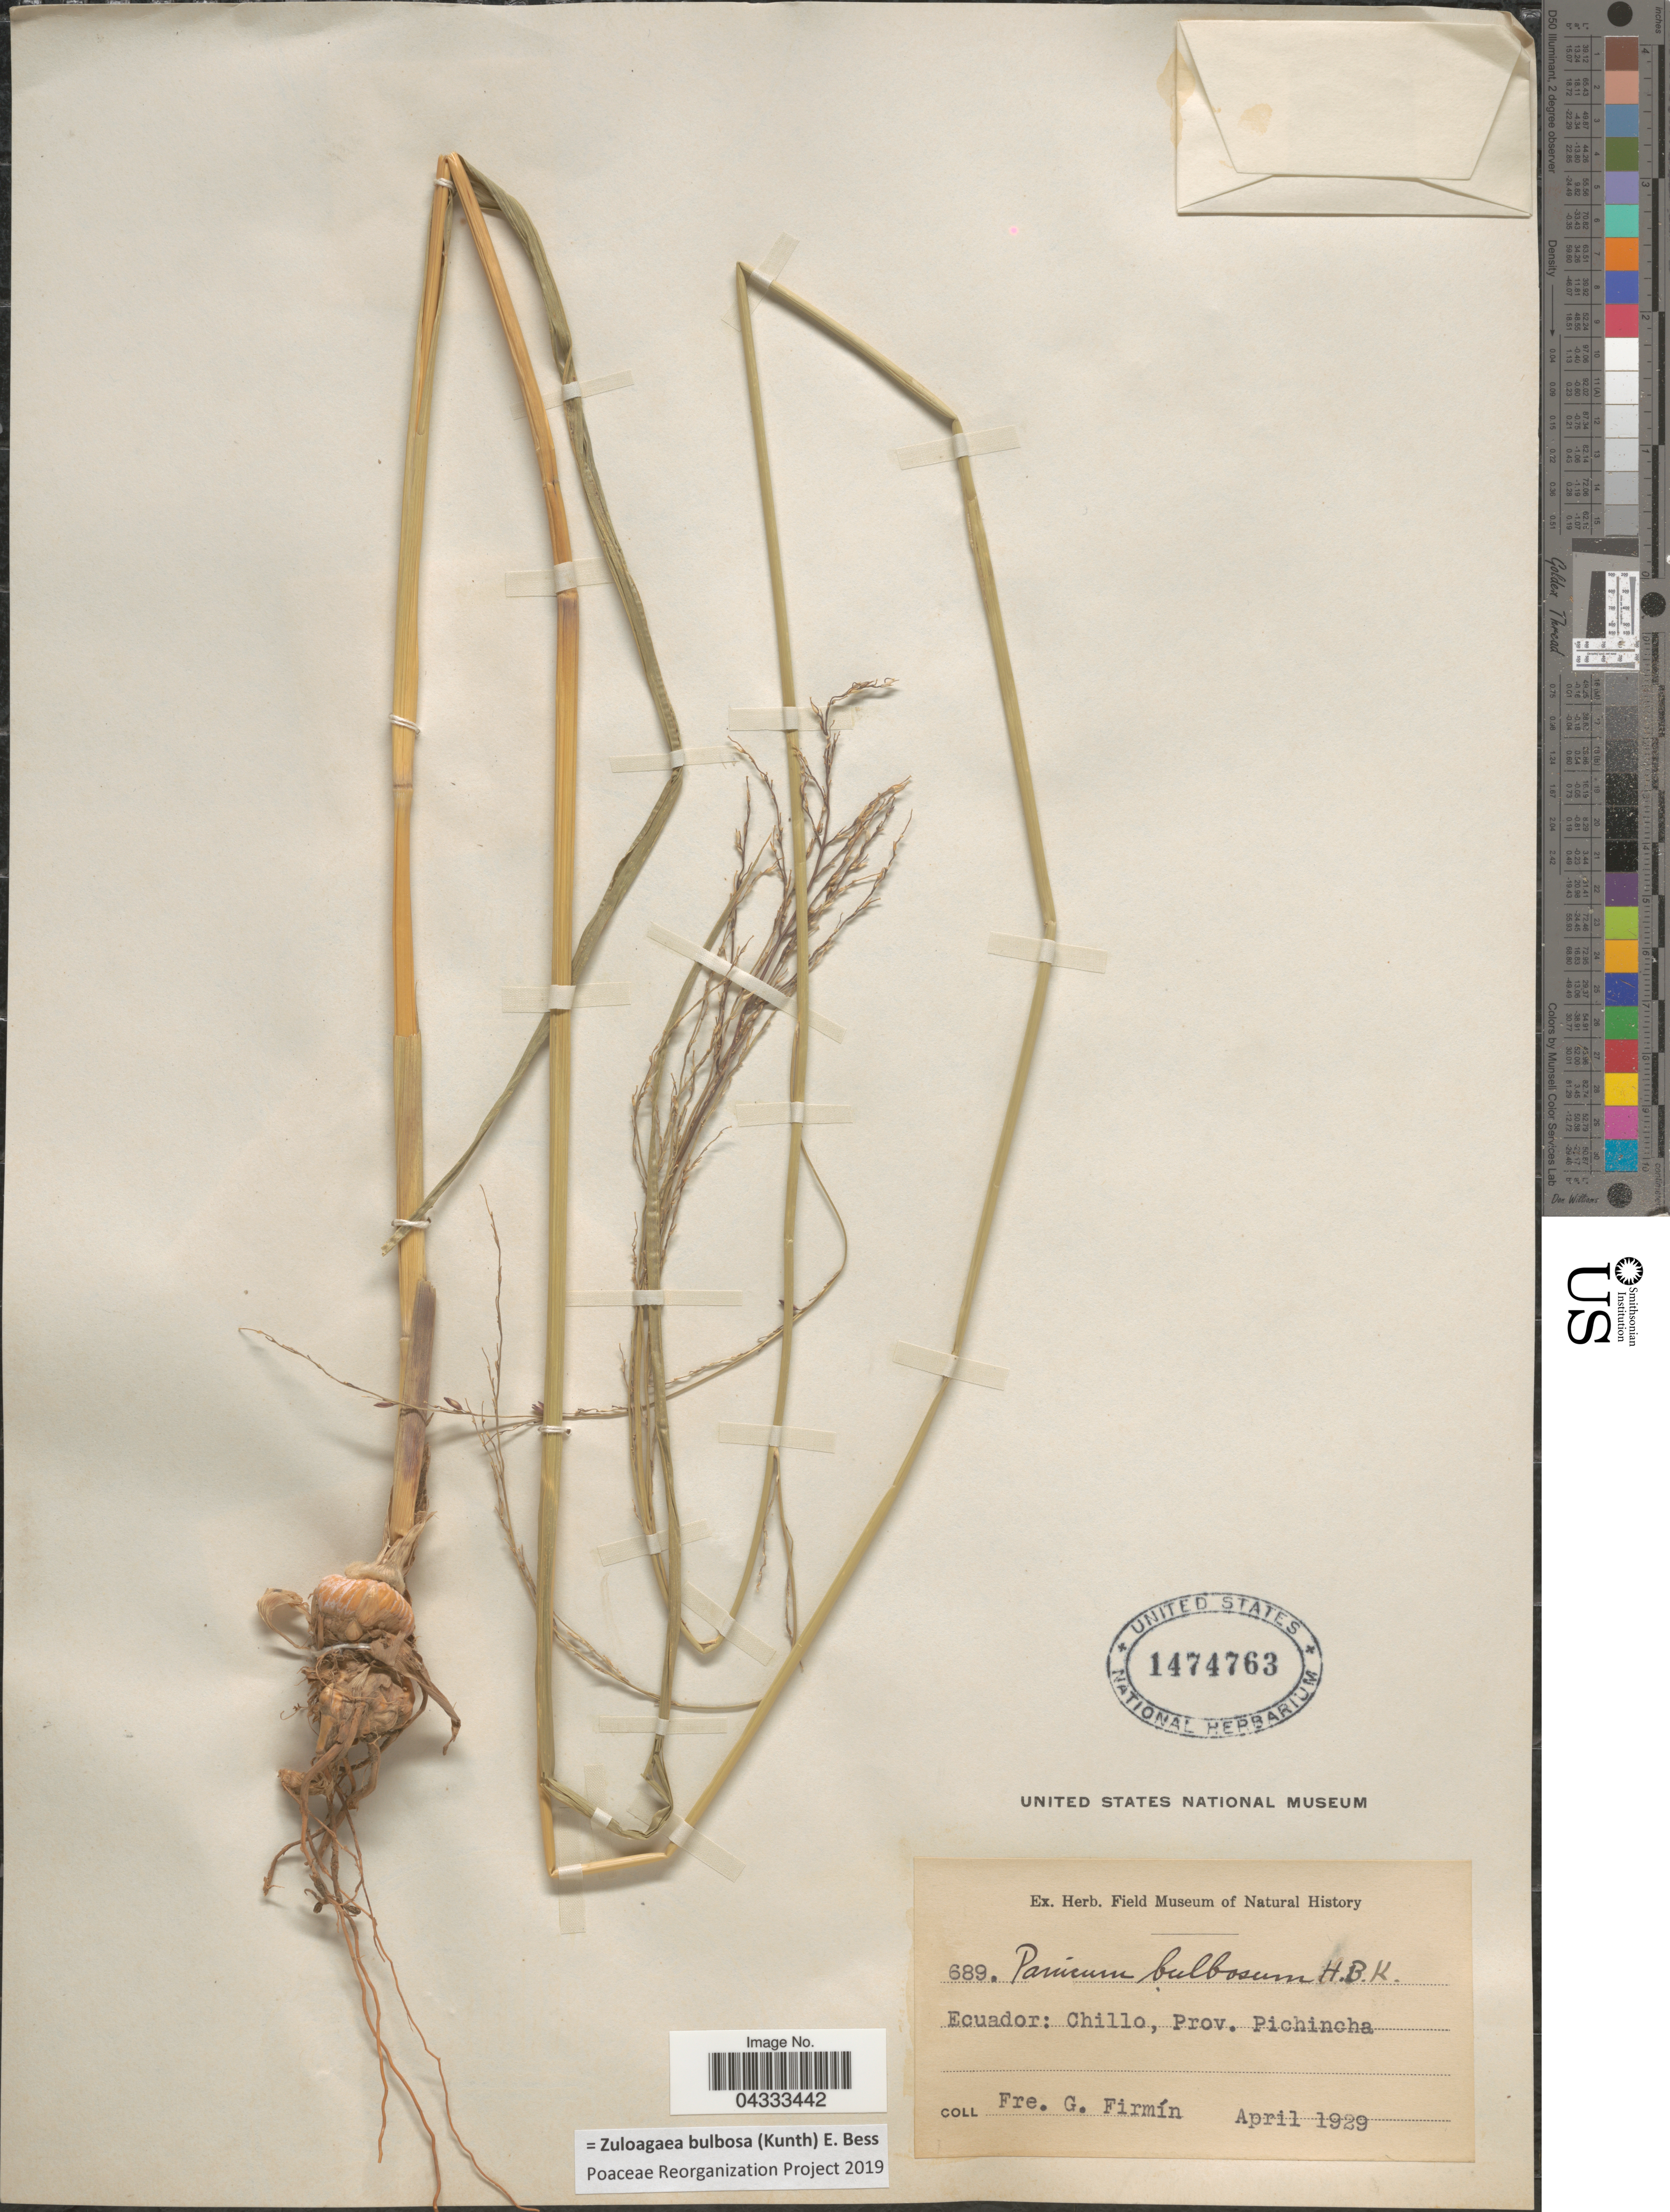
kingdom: Plantae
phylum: Tracheophyta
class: Liliopsida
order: Poales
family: Poaceae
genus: Zuloagaea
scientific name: Zuloagaea bulbosa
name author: (Kunth) E. Bess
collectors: F. Firmin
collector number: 689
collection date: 1929-04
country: Ecuador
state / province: Pichincha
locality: Chillo.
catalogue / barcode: US 1474763